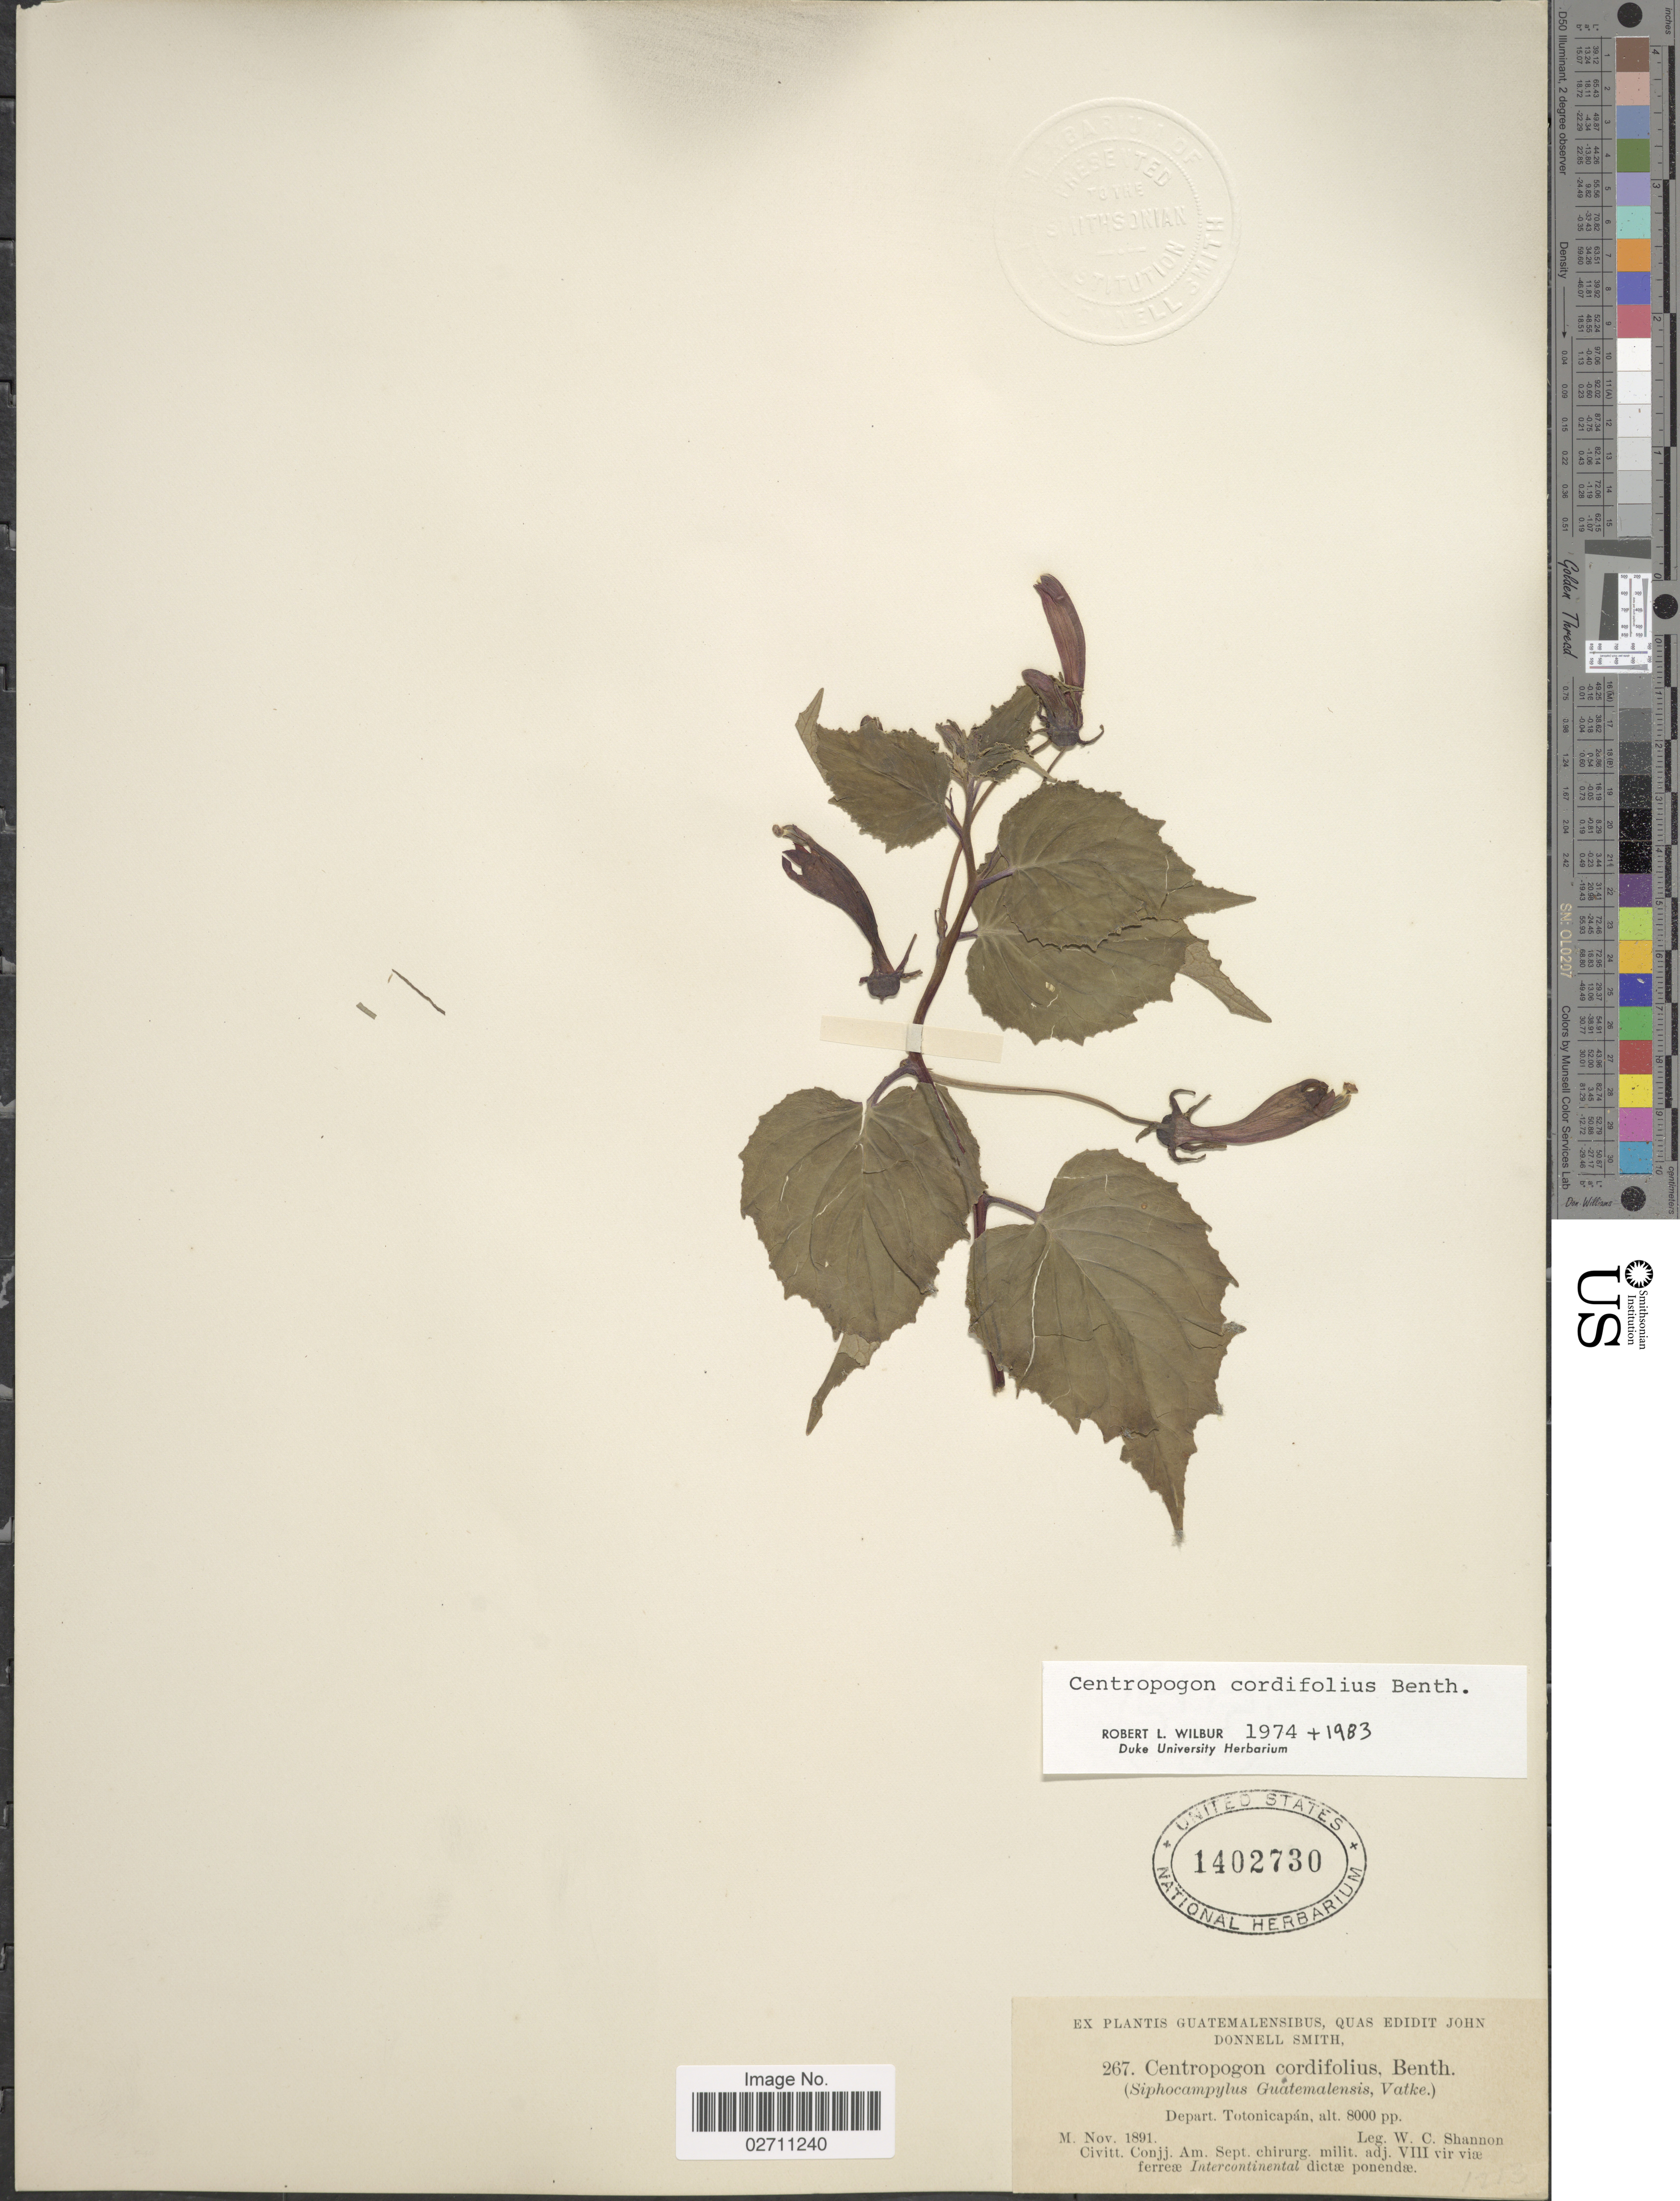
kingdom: Plantae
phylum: Tracheophyta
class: Magnoliopsida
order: Asterales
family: Campanulaceae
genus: Centropogon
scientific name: Centropogon cordifolius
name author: Benth.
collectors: W. C. Shannon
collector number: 267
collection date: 1891-11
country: Guatemala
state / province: Totonicapan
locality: Depart. Totonicapán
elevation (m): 2438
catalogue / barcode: US 1402730